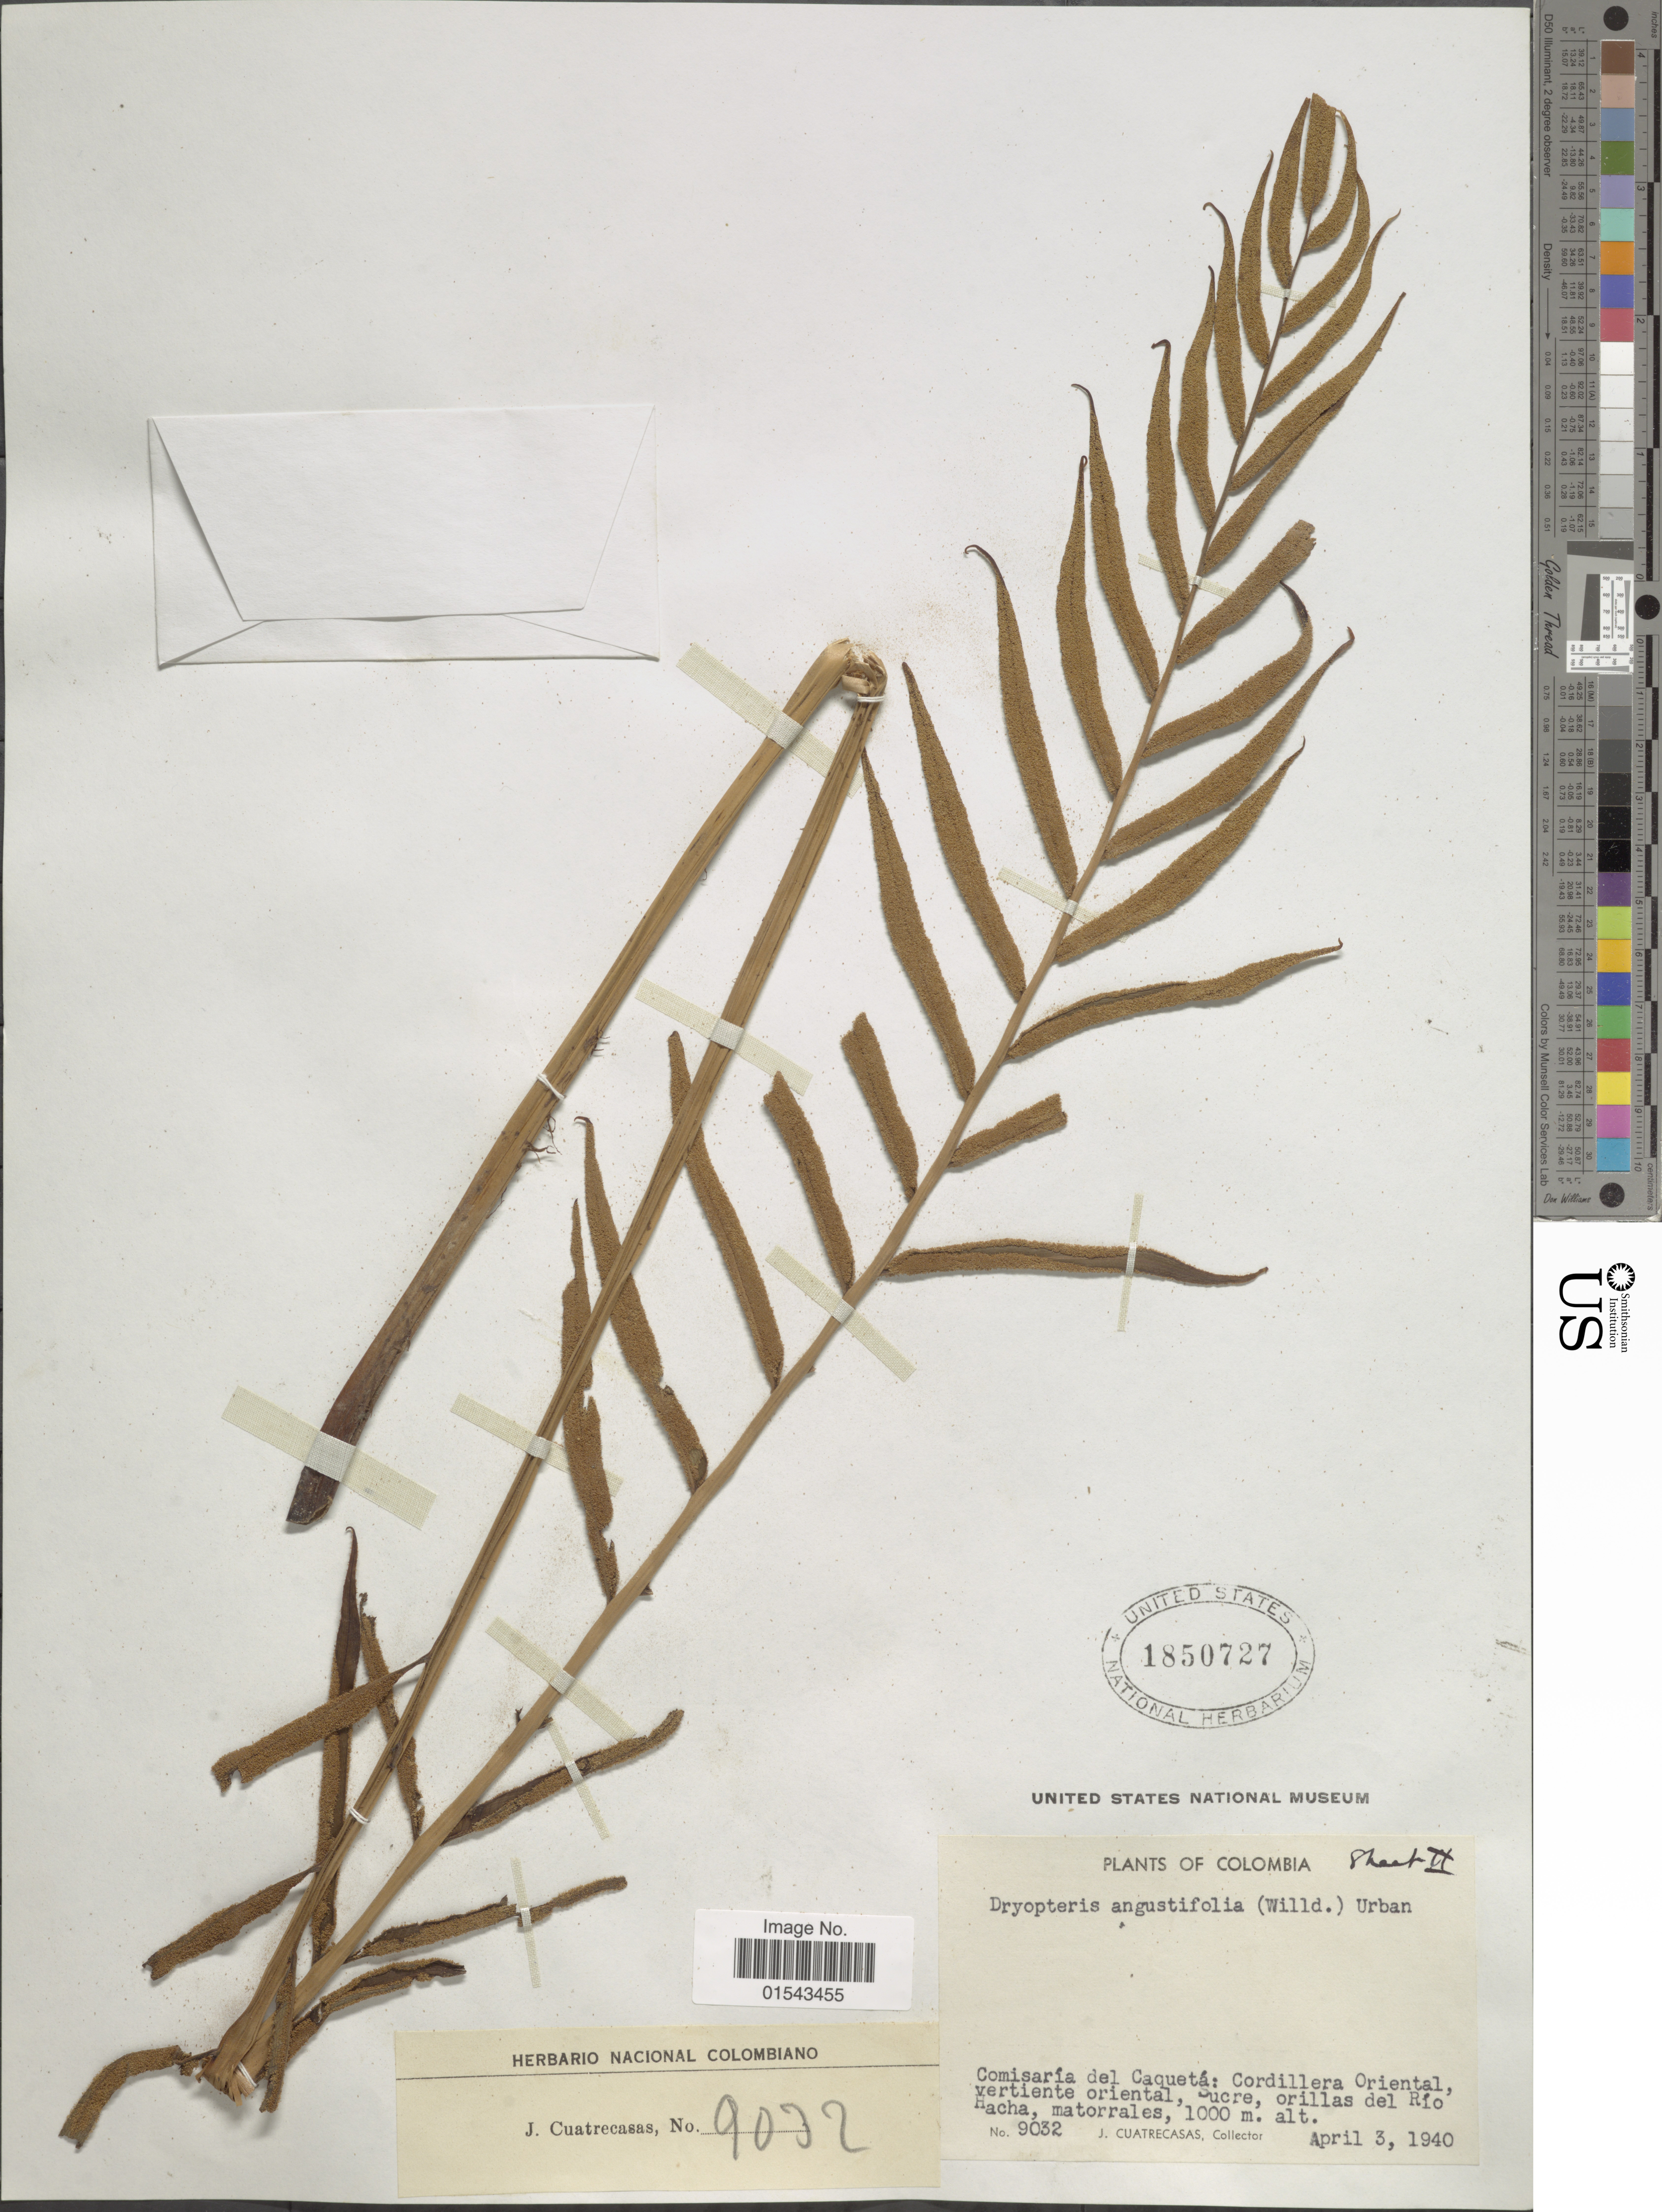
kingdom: Plantae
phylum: Tracheophyta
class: Polypodiopsida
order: Polypodiales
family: Thelypteridaceae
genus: Meniscium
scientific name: Meniscium angustifolium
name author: Willd.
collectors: J. Cuatrecasas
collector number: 9032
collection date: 1940-04-03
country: Colombia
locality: Cordillera Oriental, vertiente oriental. Sucre, orillas del Río Hacha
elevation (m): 1000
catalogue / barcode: US 1850727